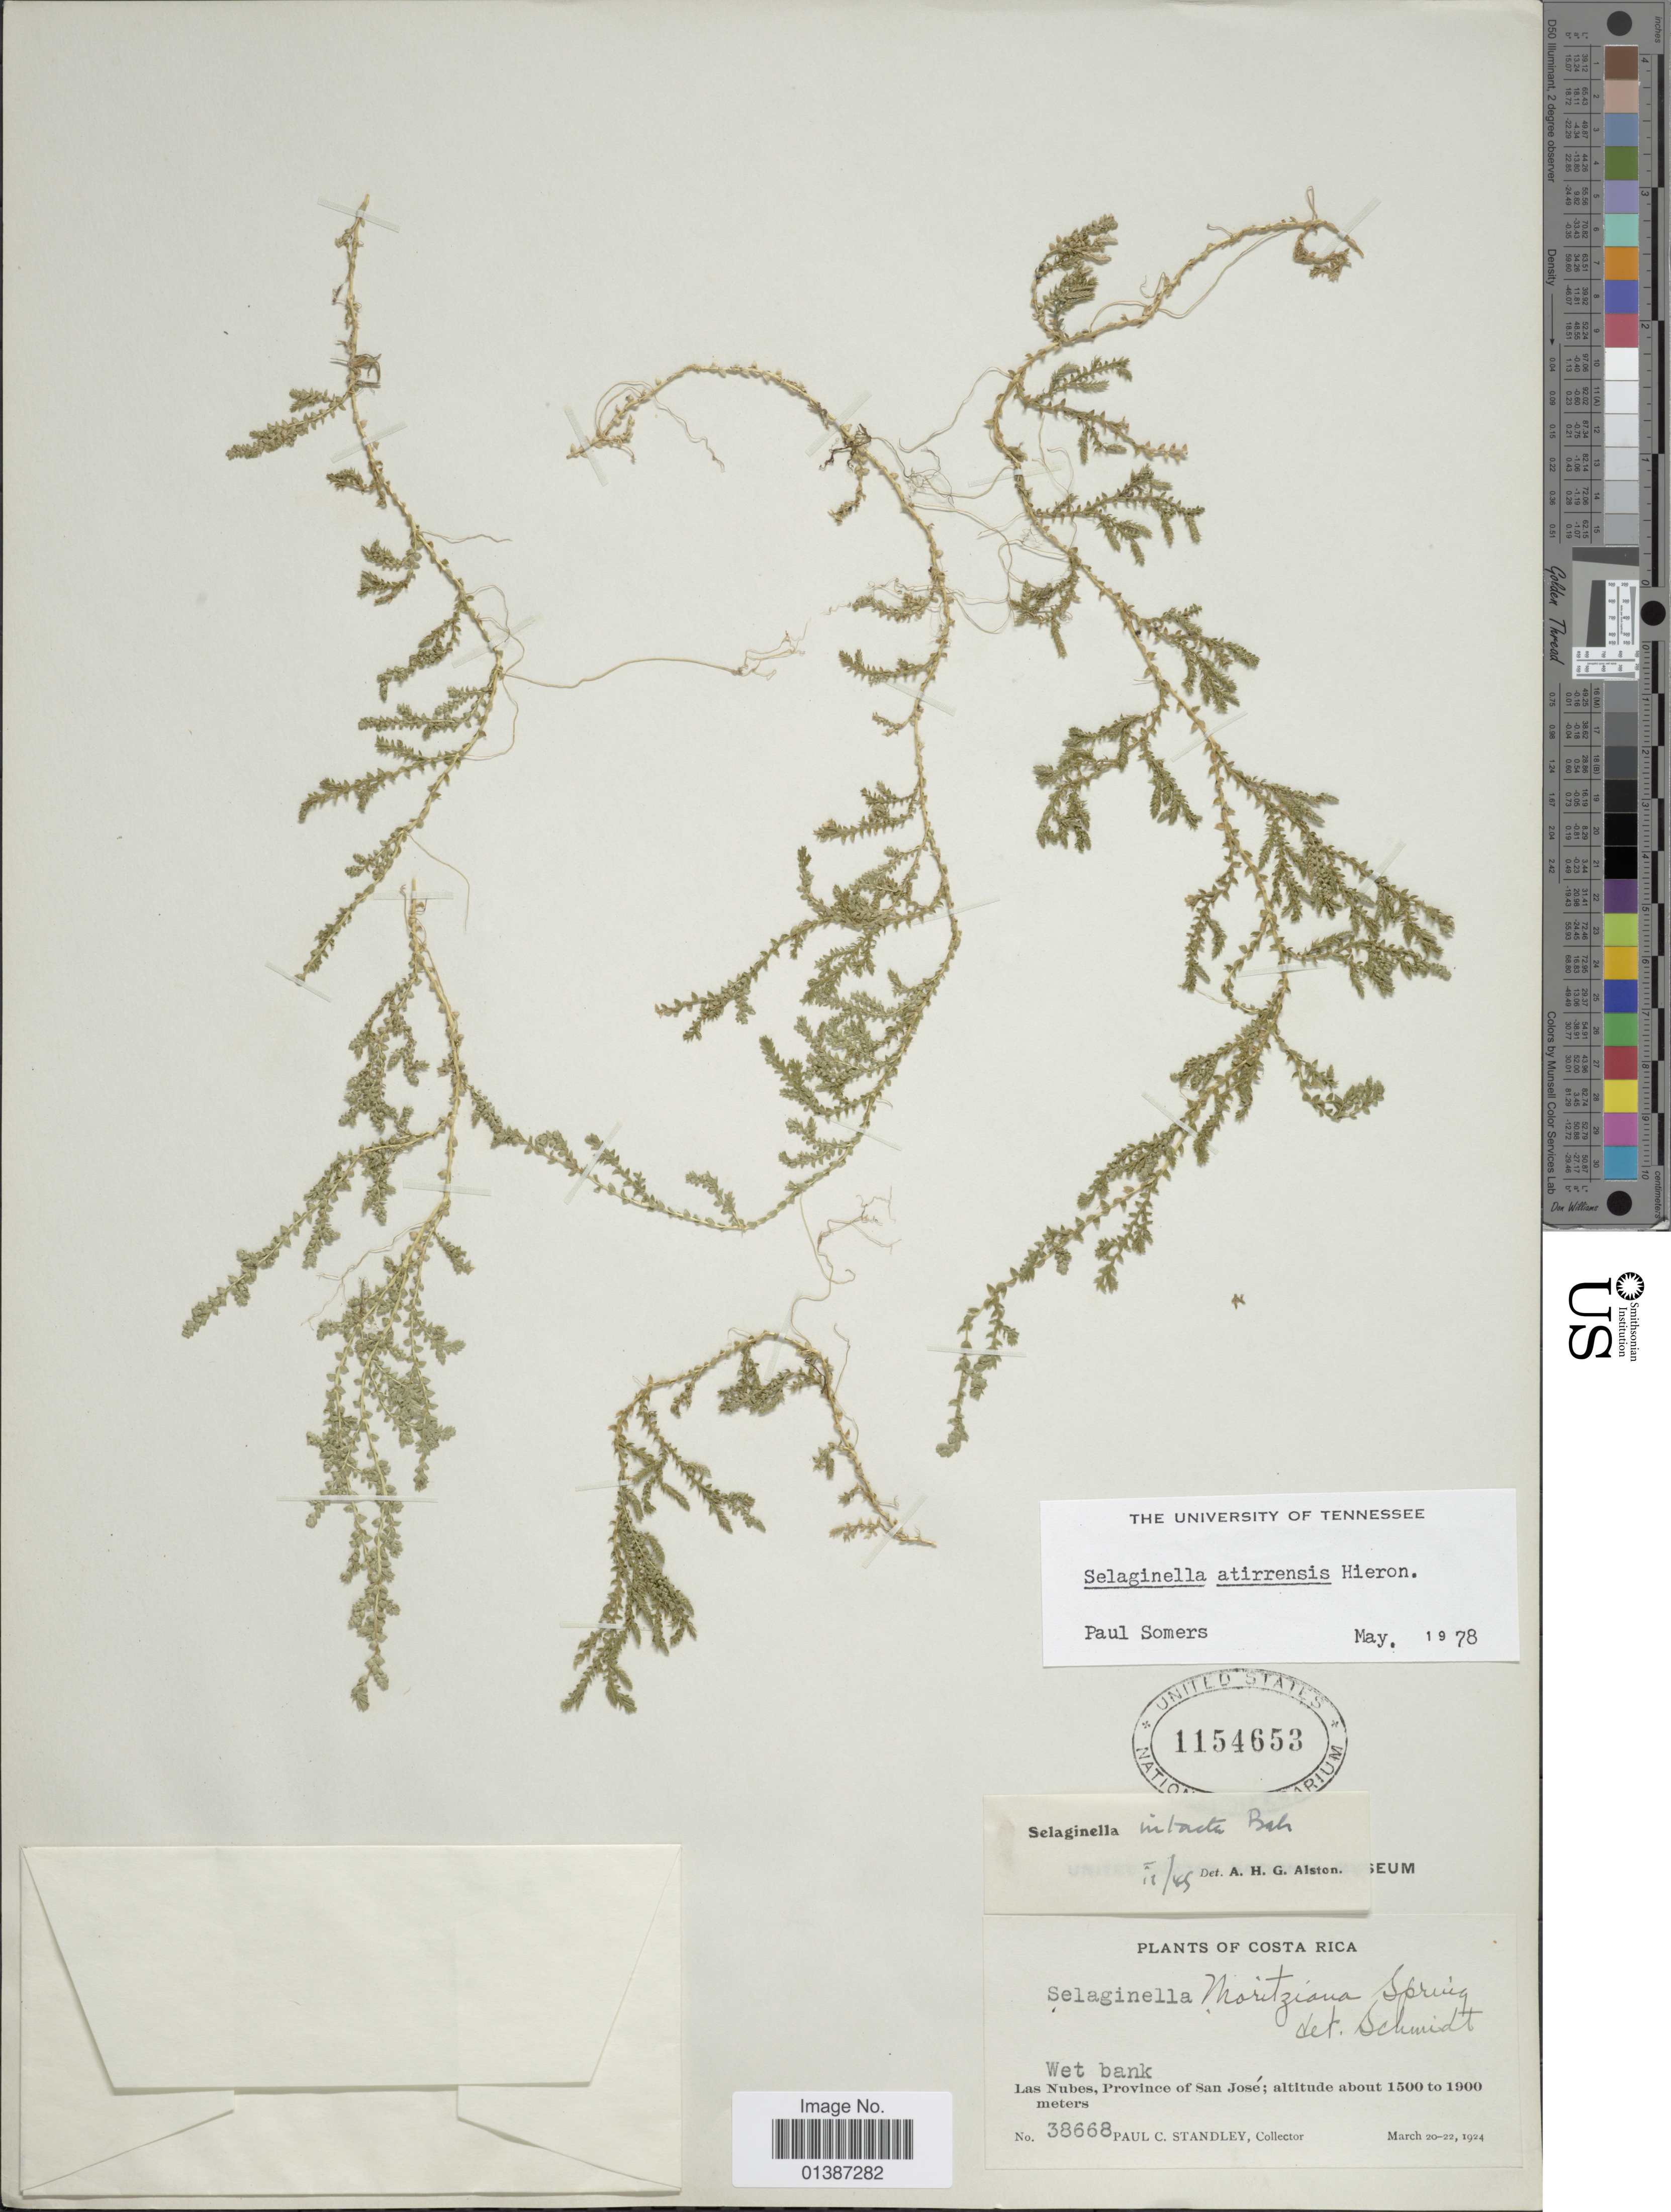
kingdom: Plantae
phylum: Tracheophyta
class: Lycopodiopsida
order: Selaginellales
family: Selaginellaceae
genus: Selaginella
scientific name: Selaginella atirrensis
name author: Hieron. in Engl. & Prantl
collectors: P. C. Standley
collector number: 38668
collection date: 1924-03-20/1924-03-22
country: Costa Rica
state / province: San José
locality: Las Nubes, Province of San José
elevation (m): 1500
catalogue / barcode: US 1154653